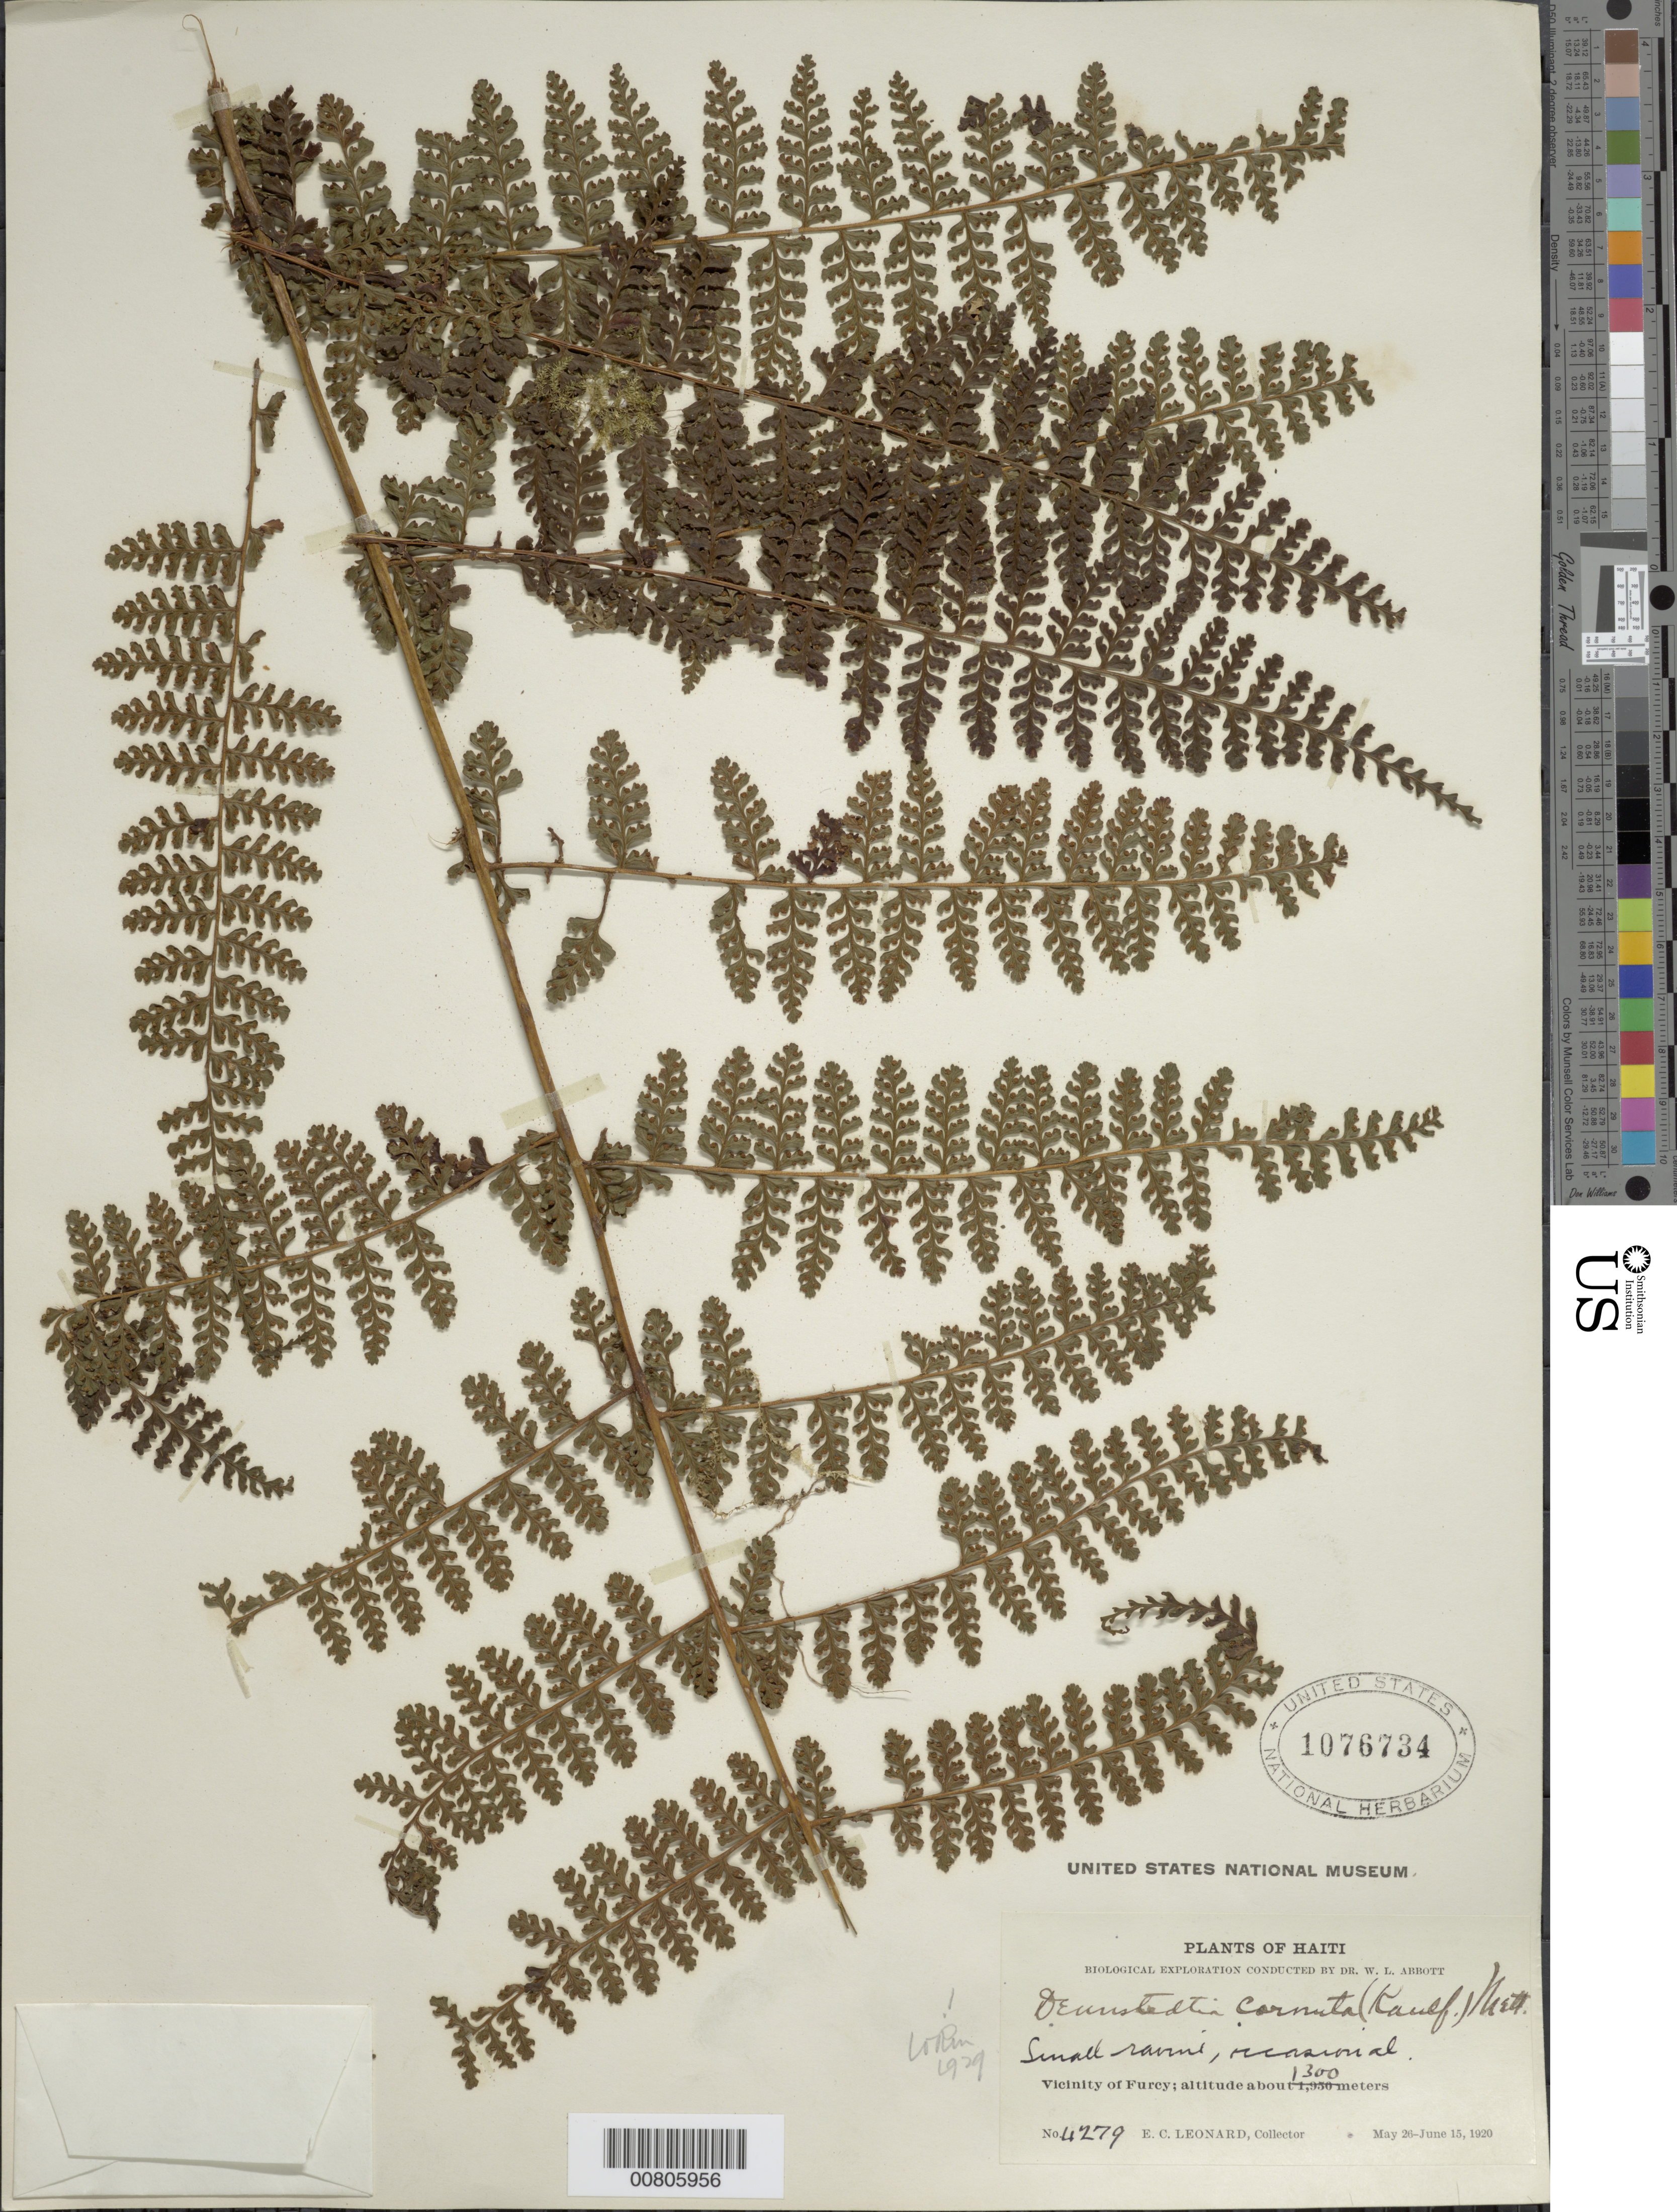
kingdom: Plantae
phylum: Tracheophyta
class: Polypodiopsida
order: Polypodiales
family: Dennstaedtiaceae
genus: Dennstaedtia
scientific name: Dennstaedtia cornuta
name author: (Kaulf.) Mett.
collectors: E. C. Leonard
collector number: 4279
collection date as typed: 26 May 1920 to 15 Jun 1920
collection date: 1920-05-26/1920-06-15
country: Haiti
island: Hispaniola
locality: Furcy vicinity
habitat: Small ravine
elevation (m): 1300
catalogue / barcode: US 1076734